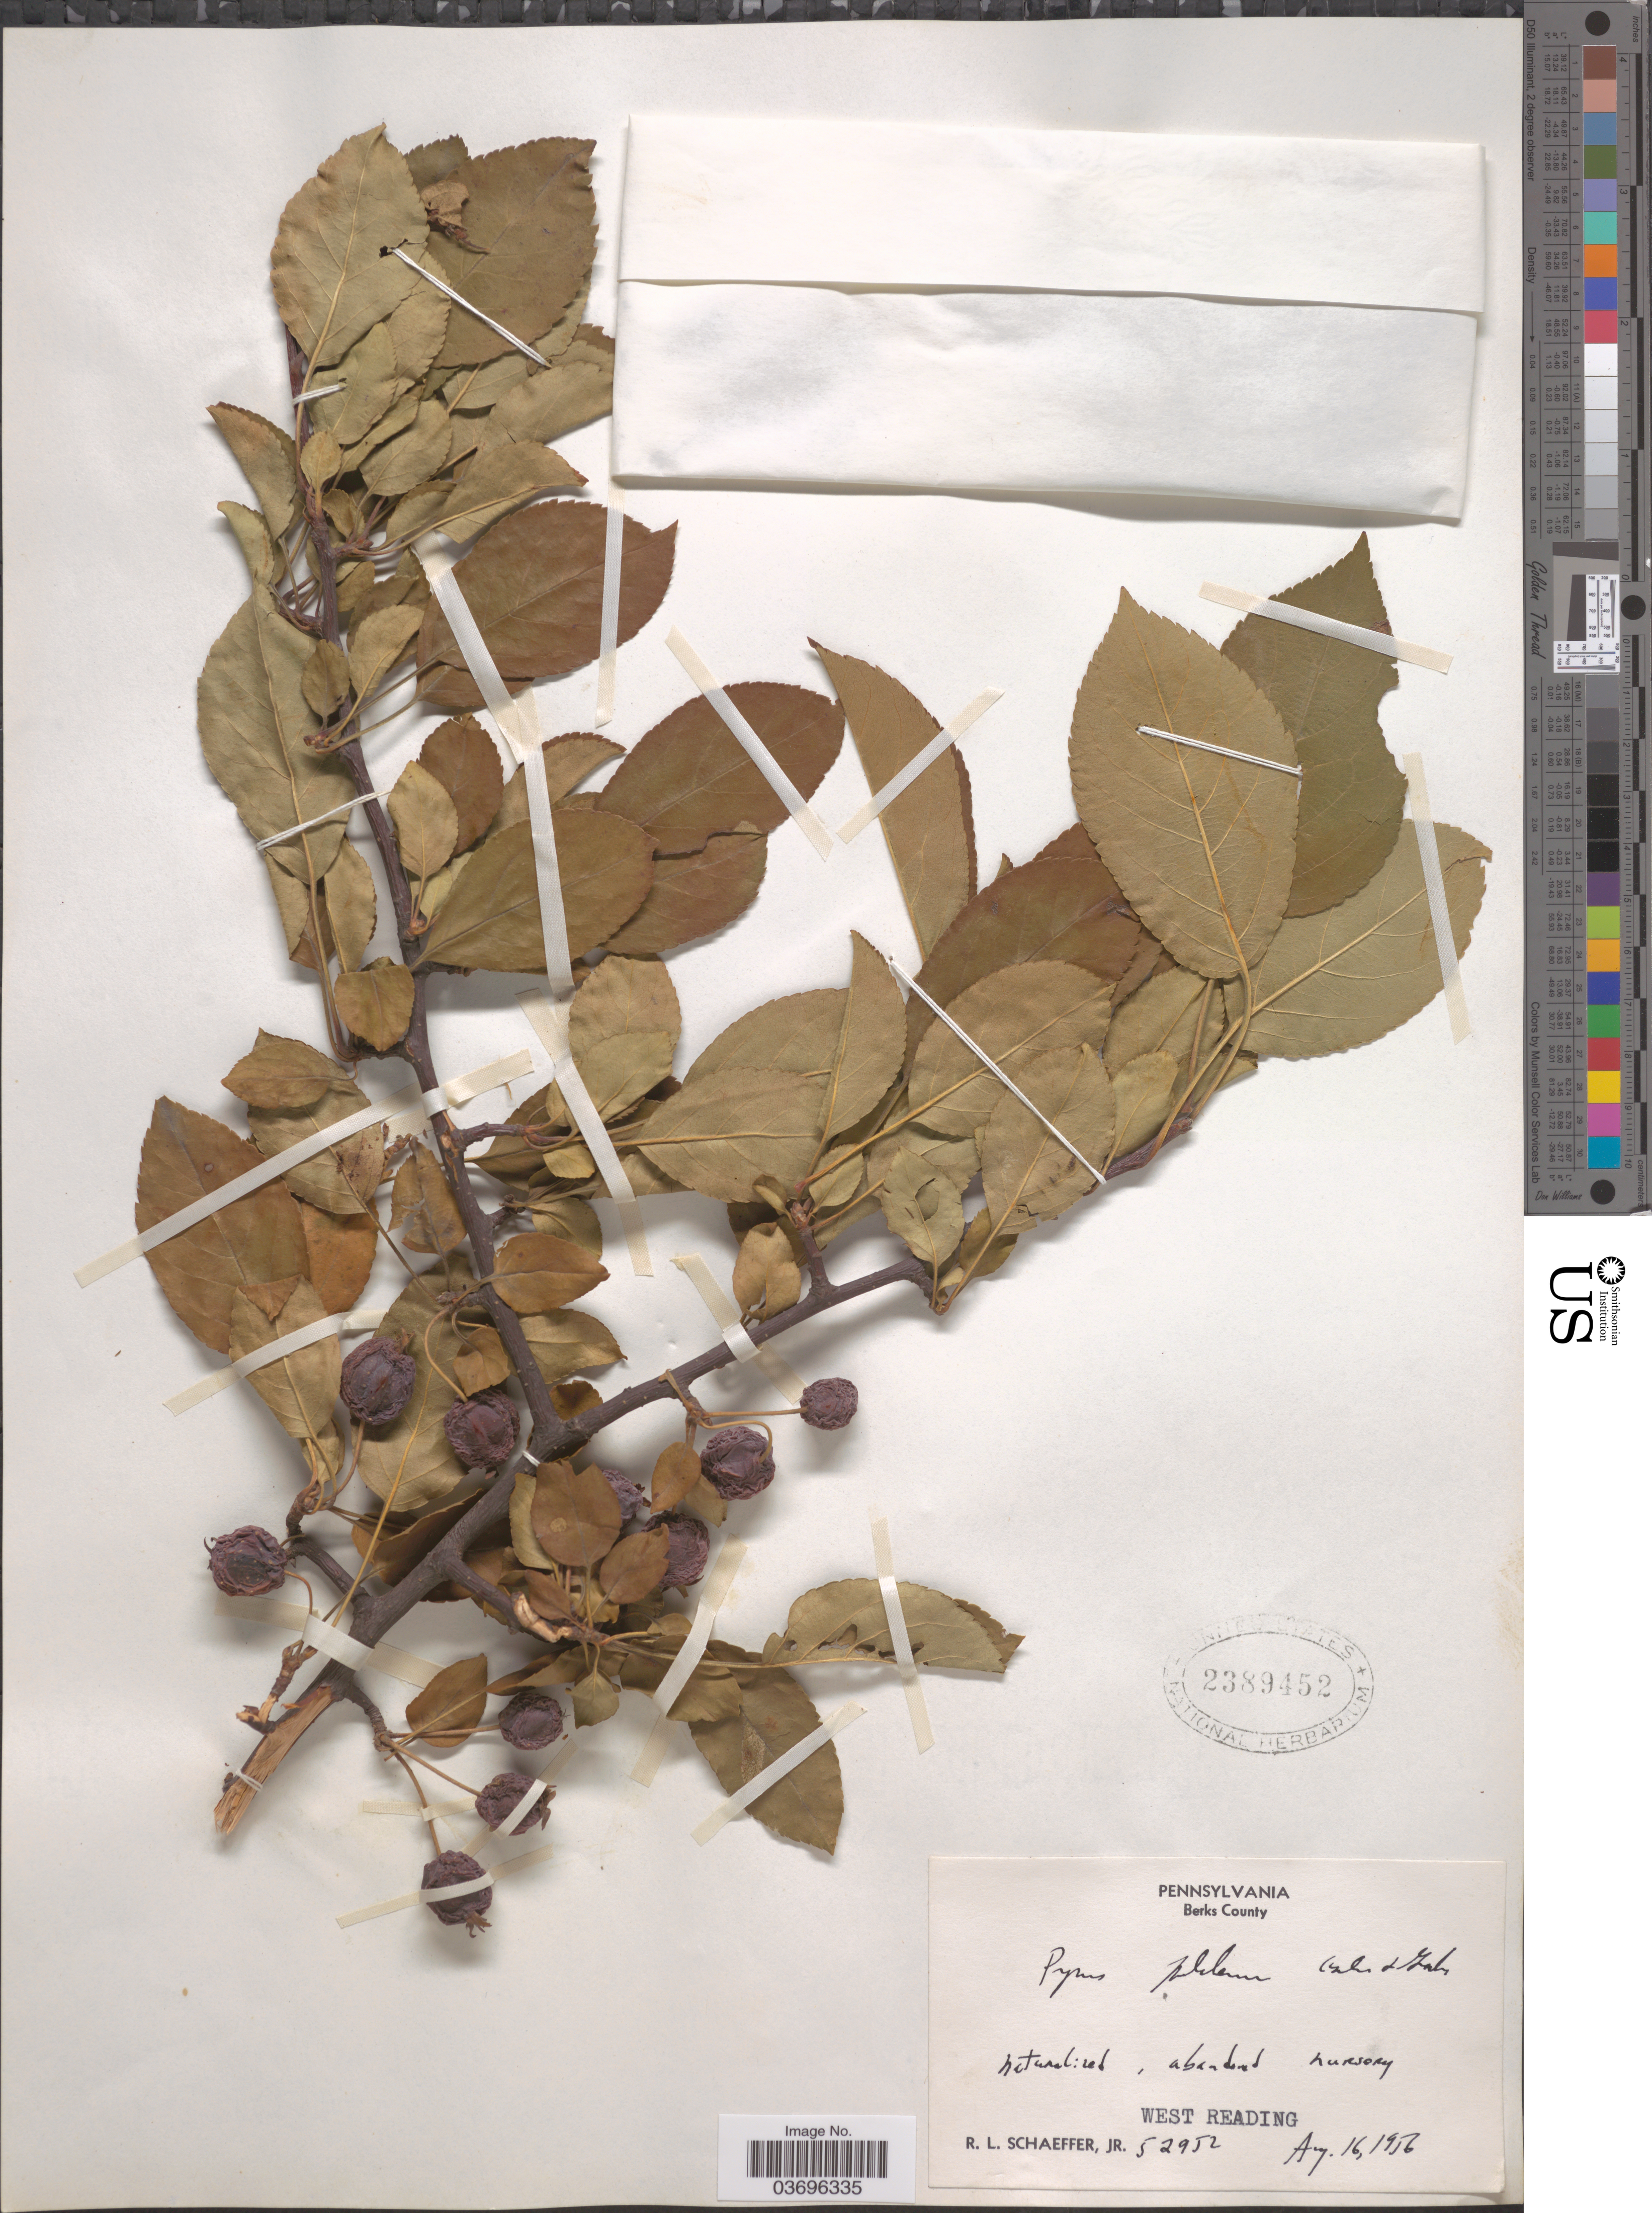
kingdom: Plantae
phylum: Tracheophyta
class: Magnoliopsida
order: Rosales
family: Rosaceae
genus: Pyrus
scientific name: Pyrus pulcherrima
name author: Asch. & Graebn.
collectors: R. L. Schaeffer Jr.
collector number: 52952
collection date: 1956-08-16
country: United States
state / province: Pennsylvania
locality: Berks County. Abandoned nursery. West Reading.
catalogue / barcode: US 2389452